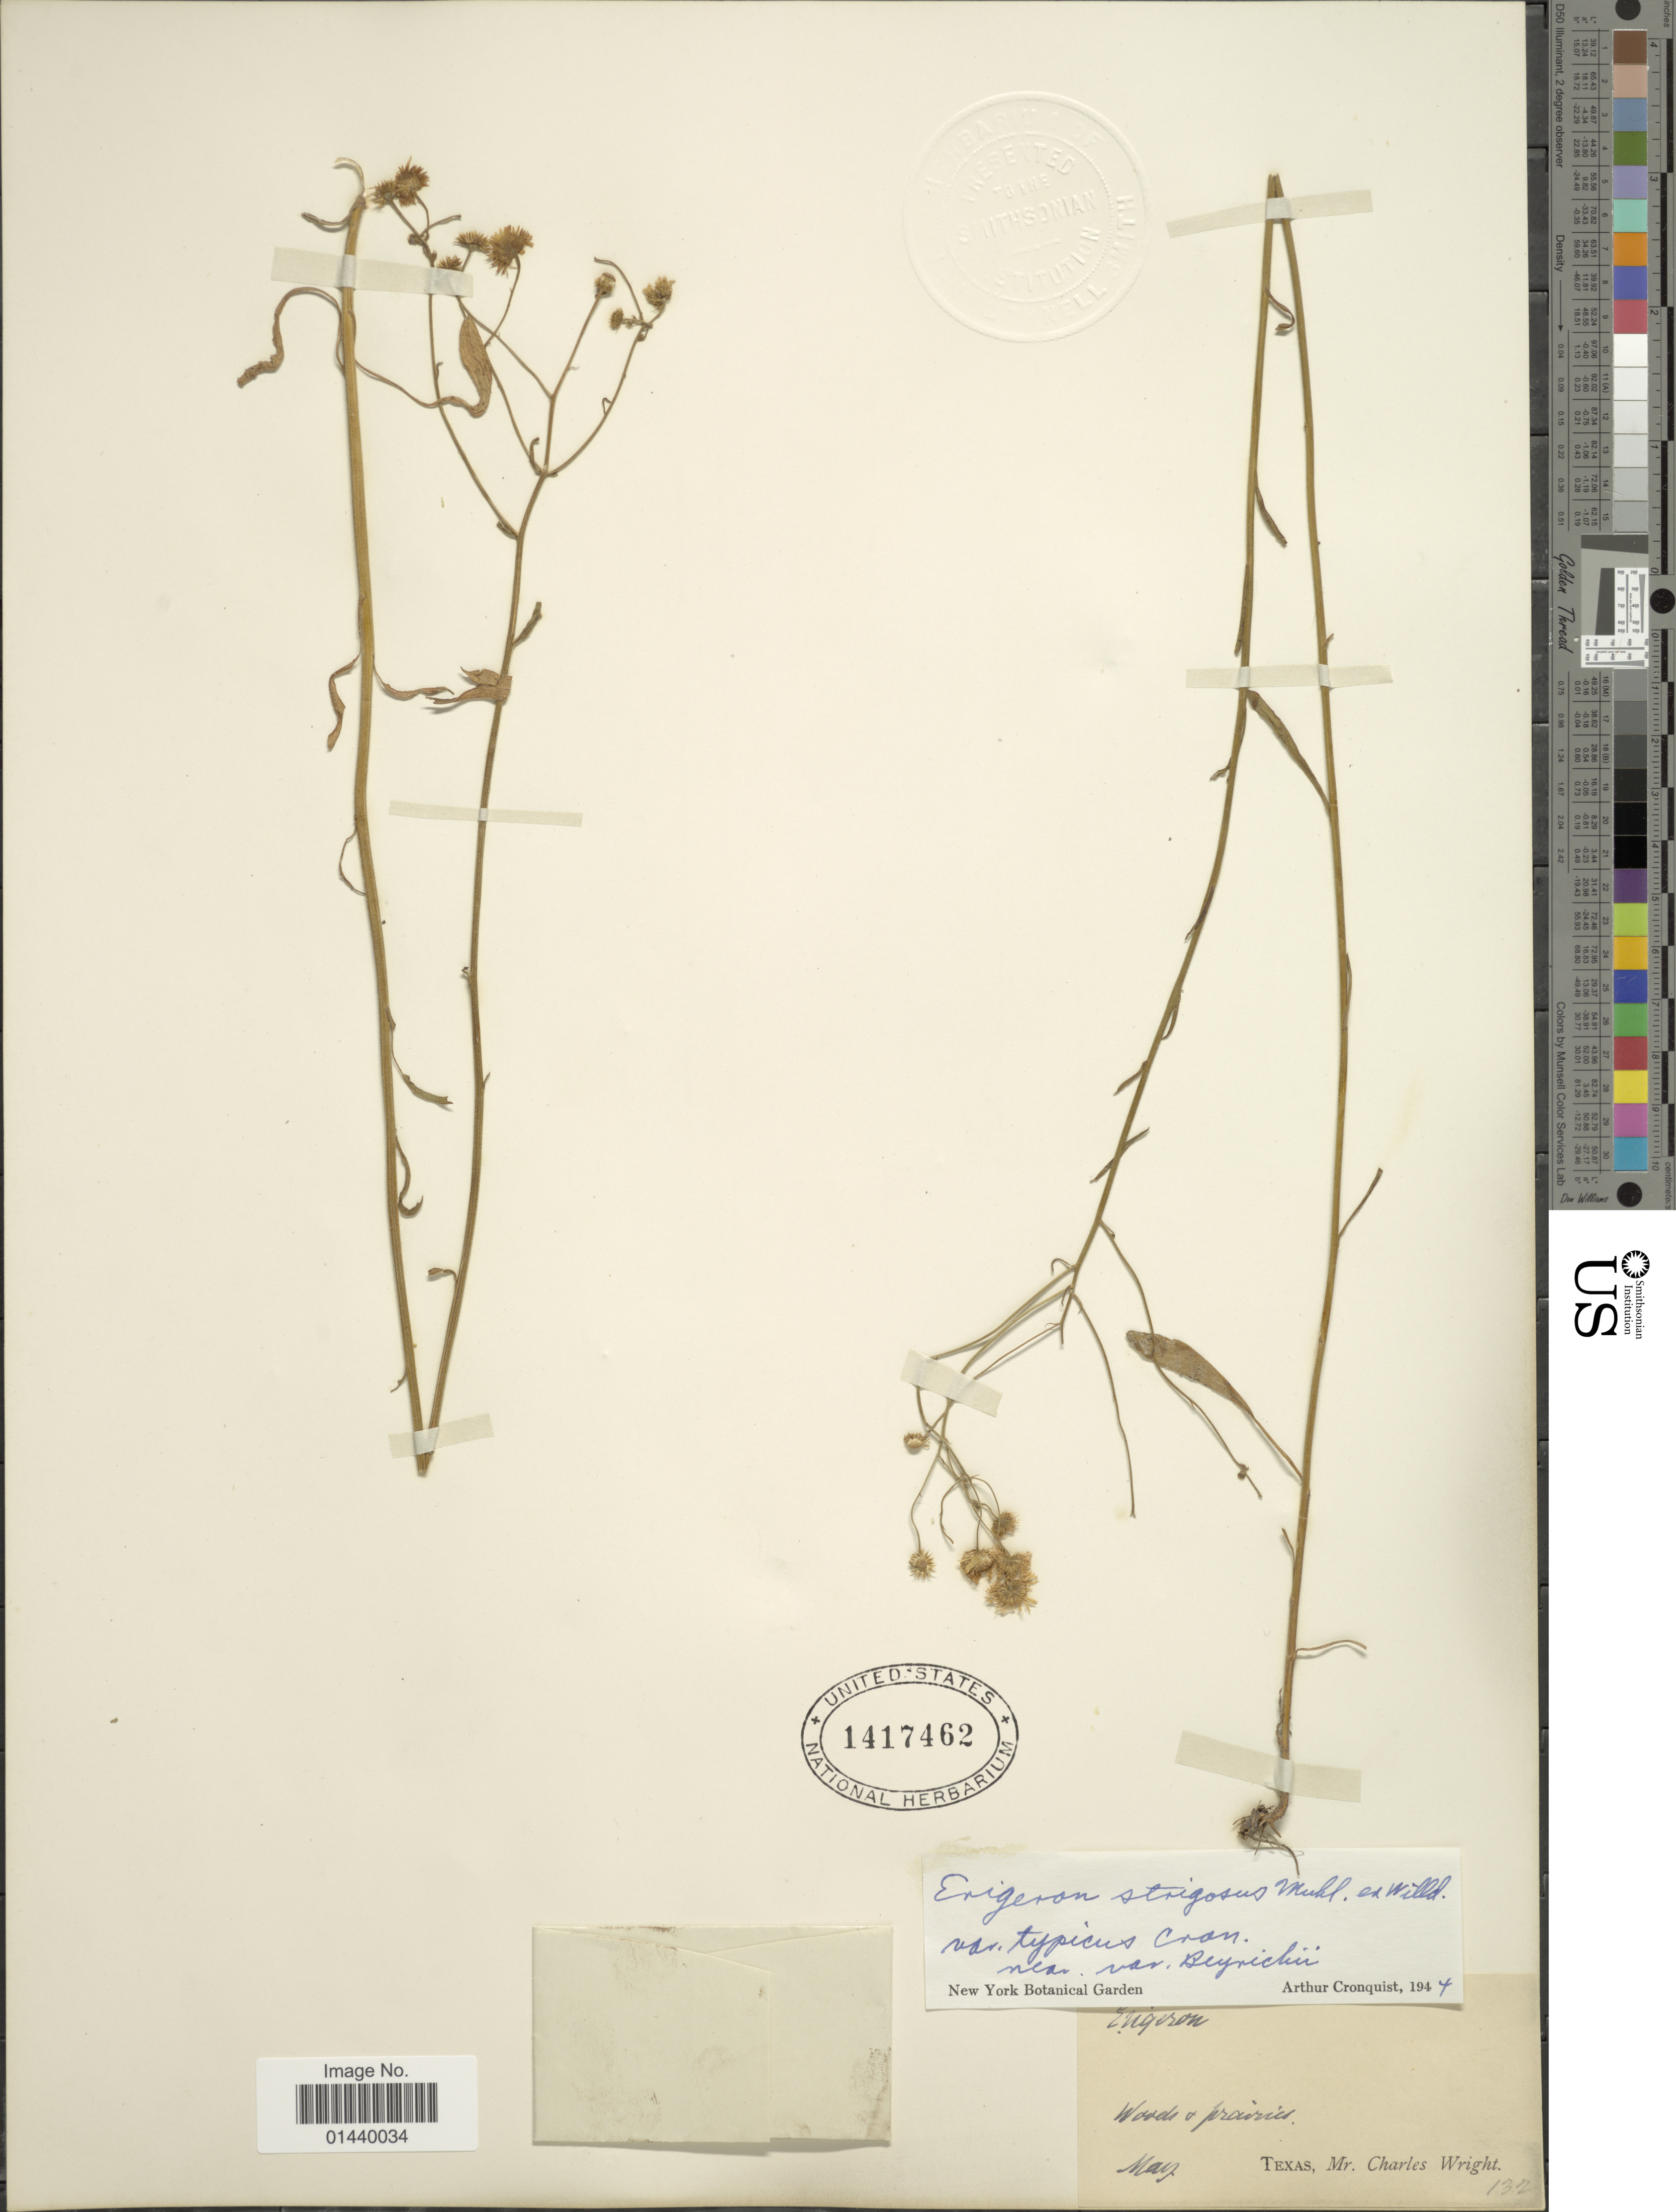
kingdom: Plantae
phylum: Tracheophyta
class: Magnoliopsida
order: Asterales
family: Asteraceae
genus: Erigeron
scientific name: Erigeron strigosus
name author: Muhl. ex Willd.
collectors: C. Wright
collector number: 132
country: United States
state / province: Texas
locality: Woods + prairies.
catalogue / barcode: US 1417462